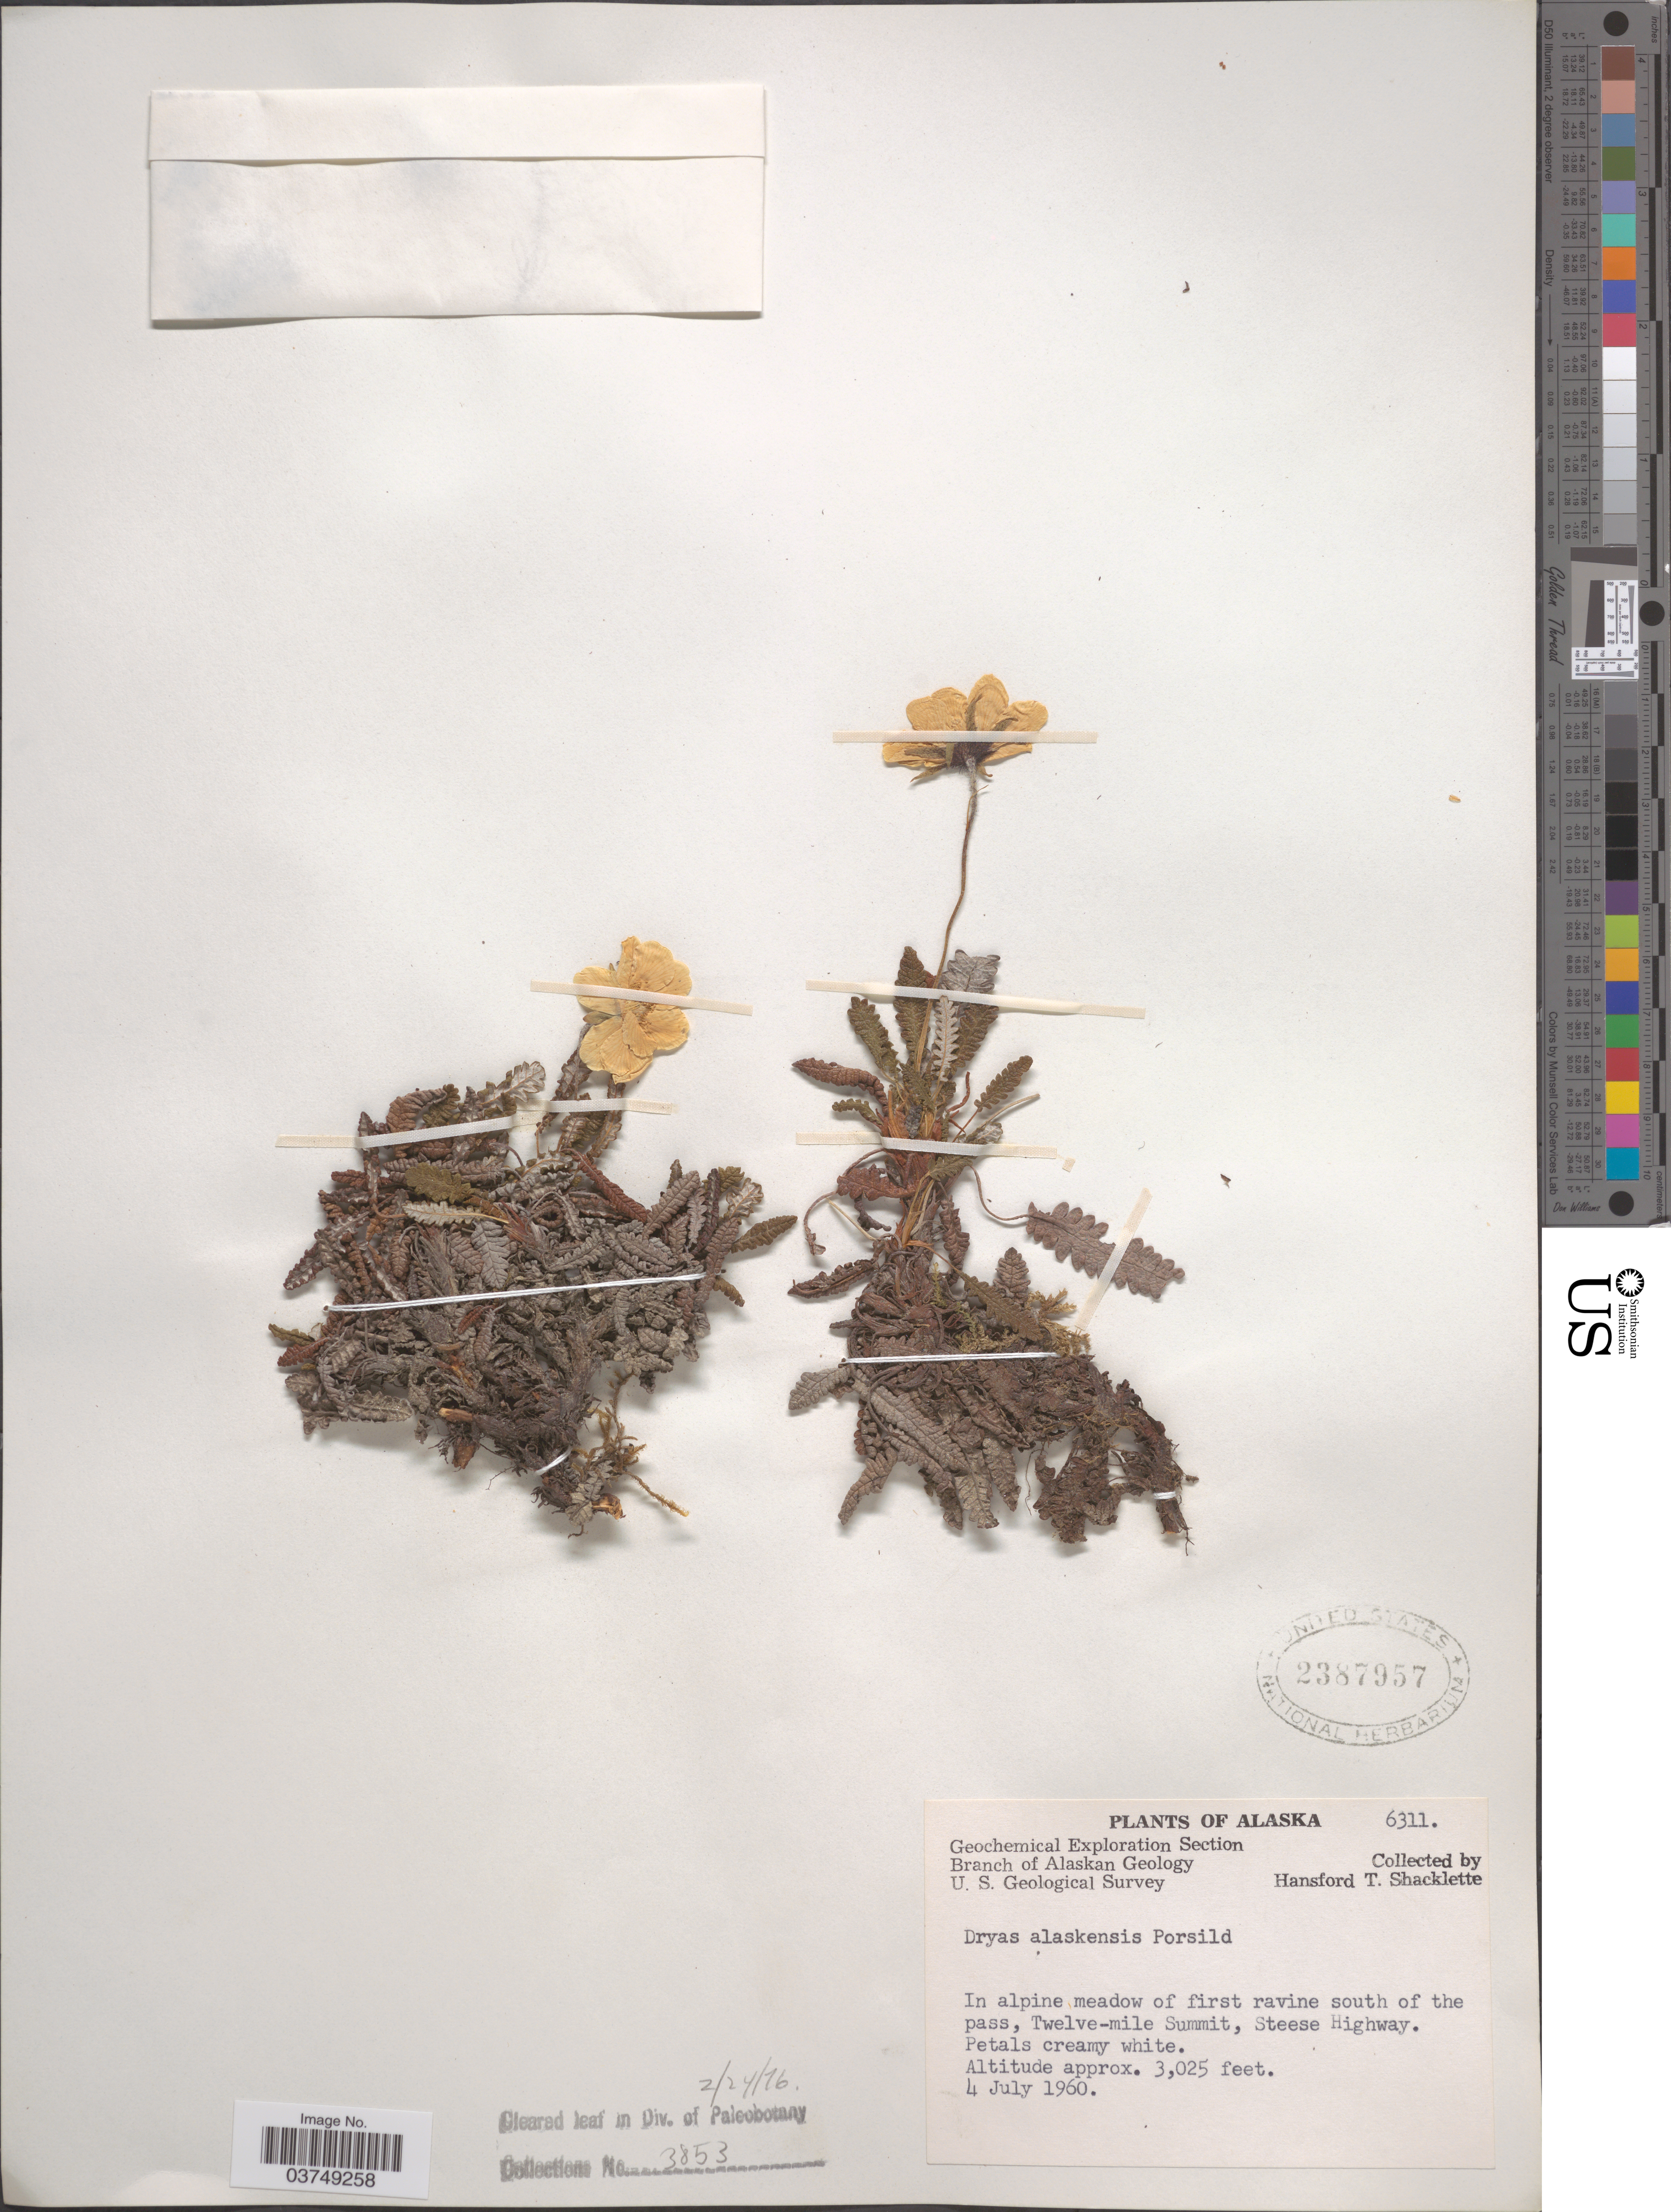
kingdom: Plantae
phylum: Tracheophyta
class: Magnoliopsida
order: Rosales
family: Rosaceae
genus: Dryas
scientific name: Dryas alaskensis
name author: A.E. Porsild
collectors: H. Shacklette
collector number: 6311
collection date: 1960-07-04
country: United States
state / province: Alaska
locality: In alpine meadow of first ravine south of the pass, Twelve-mile Summit, Steese Highway.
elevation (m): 922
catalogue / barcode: US 2387957